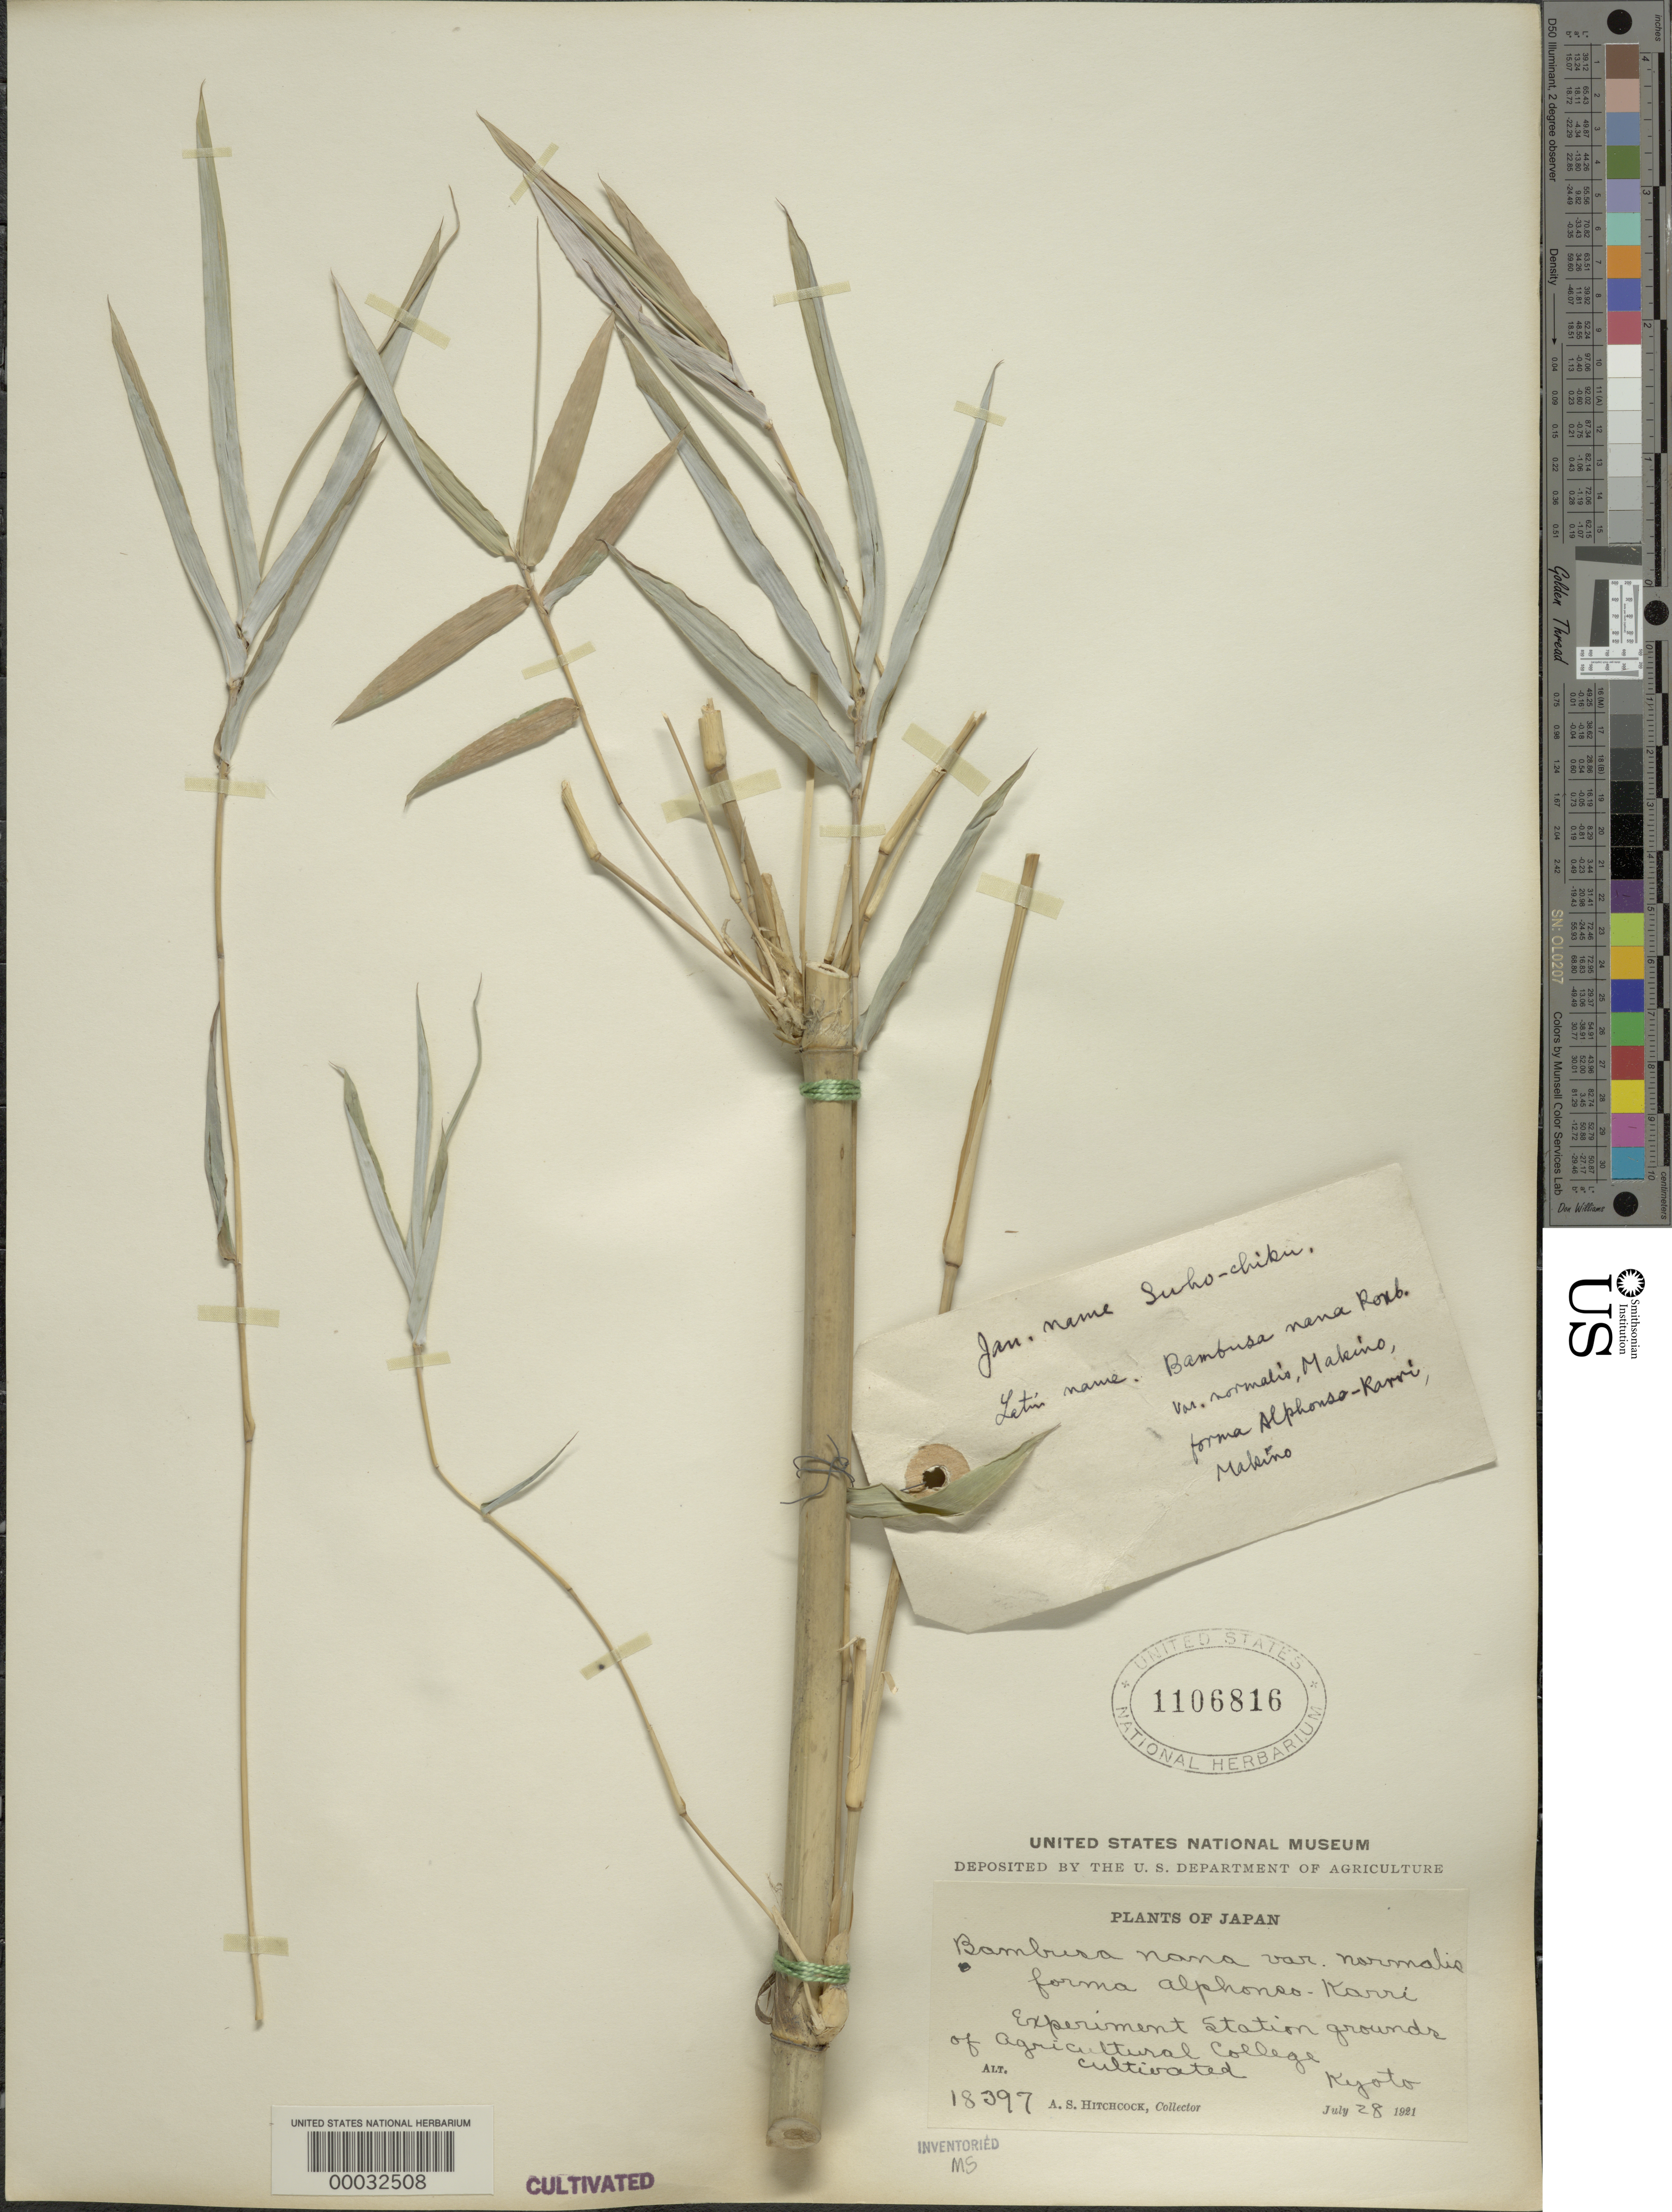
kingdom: Plantae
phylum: Tracheophyta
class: Liliopsida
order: Poales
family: Poaceae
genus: Bambusa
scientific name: Bambusa multiplex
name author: (Lour.) Raeusch. ex Schult. & Schult. f.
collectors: A. S. Hitchcock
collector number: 18397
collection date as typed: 28 Jul 1921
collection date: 1921-07-28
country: Japan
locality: Experimental station-kyoto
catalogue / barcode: US 1106816